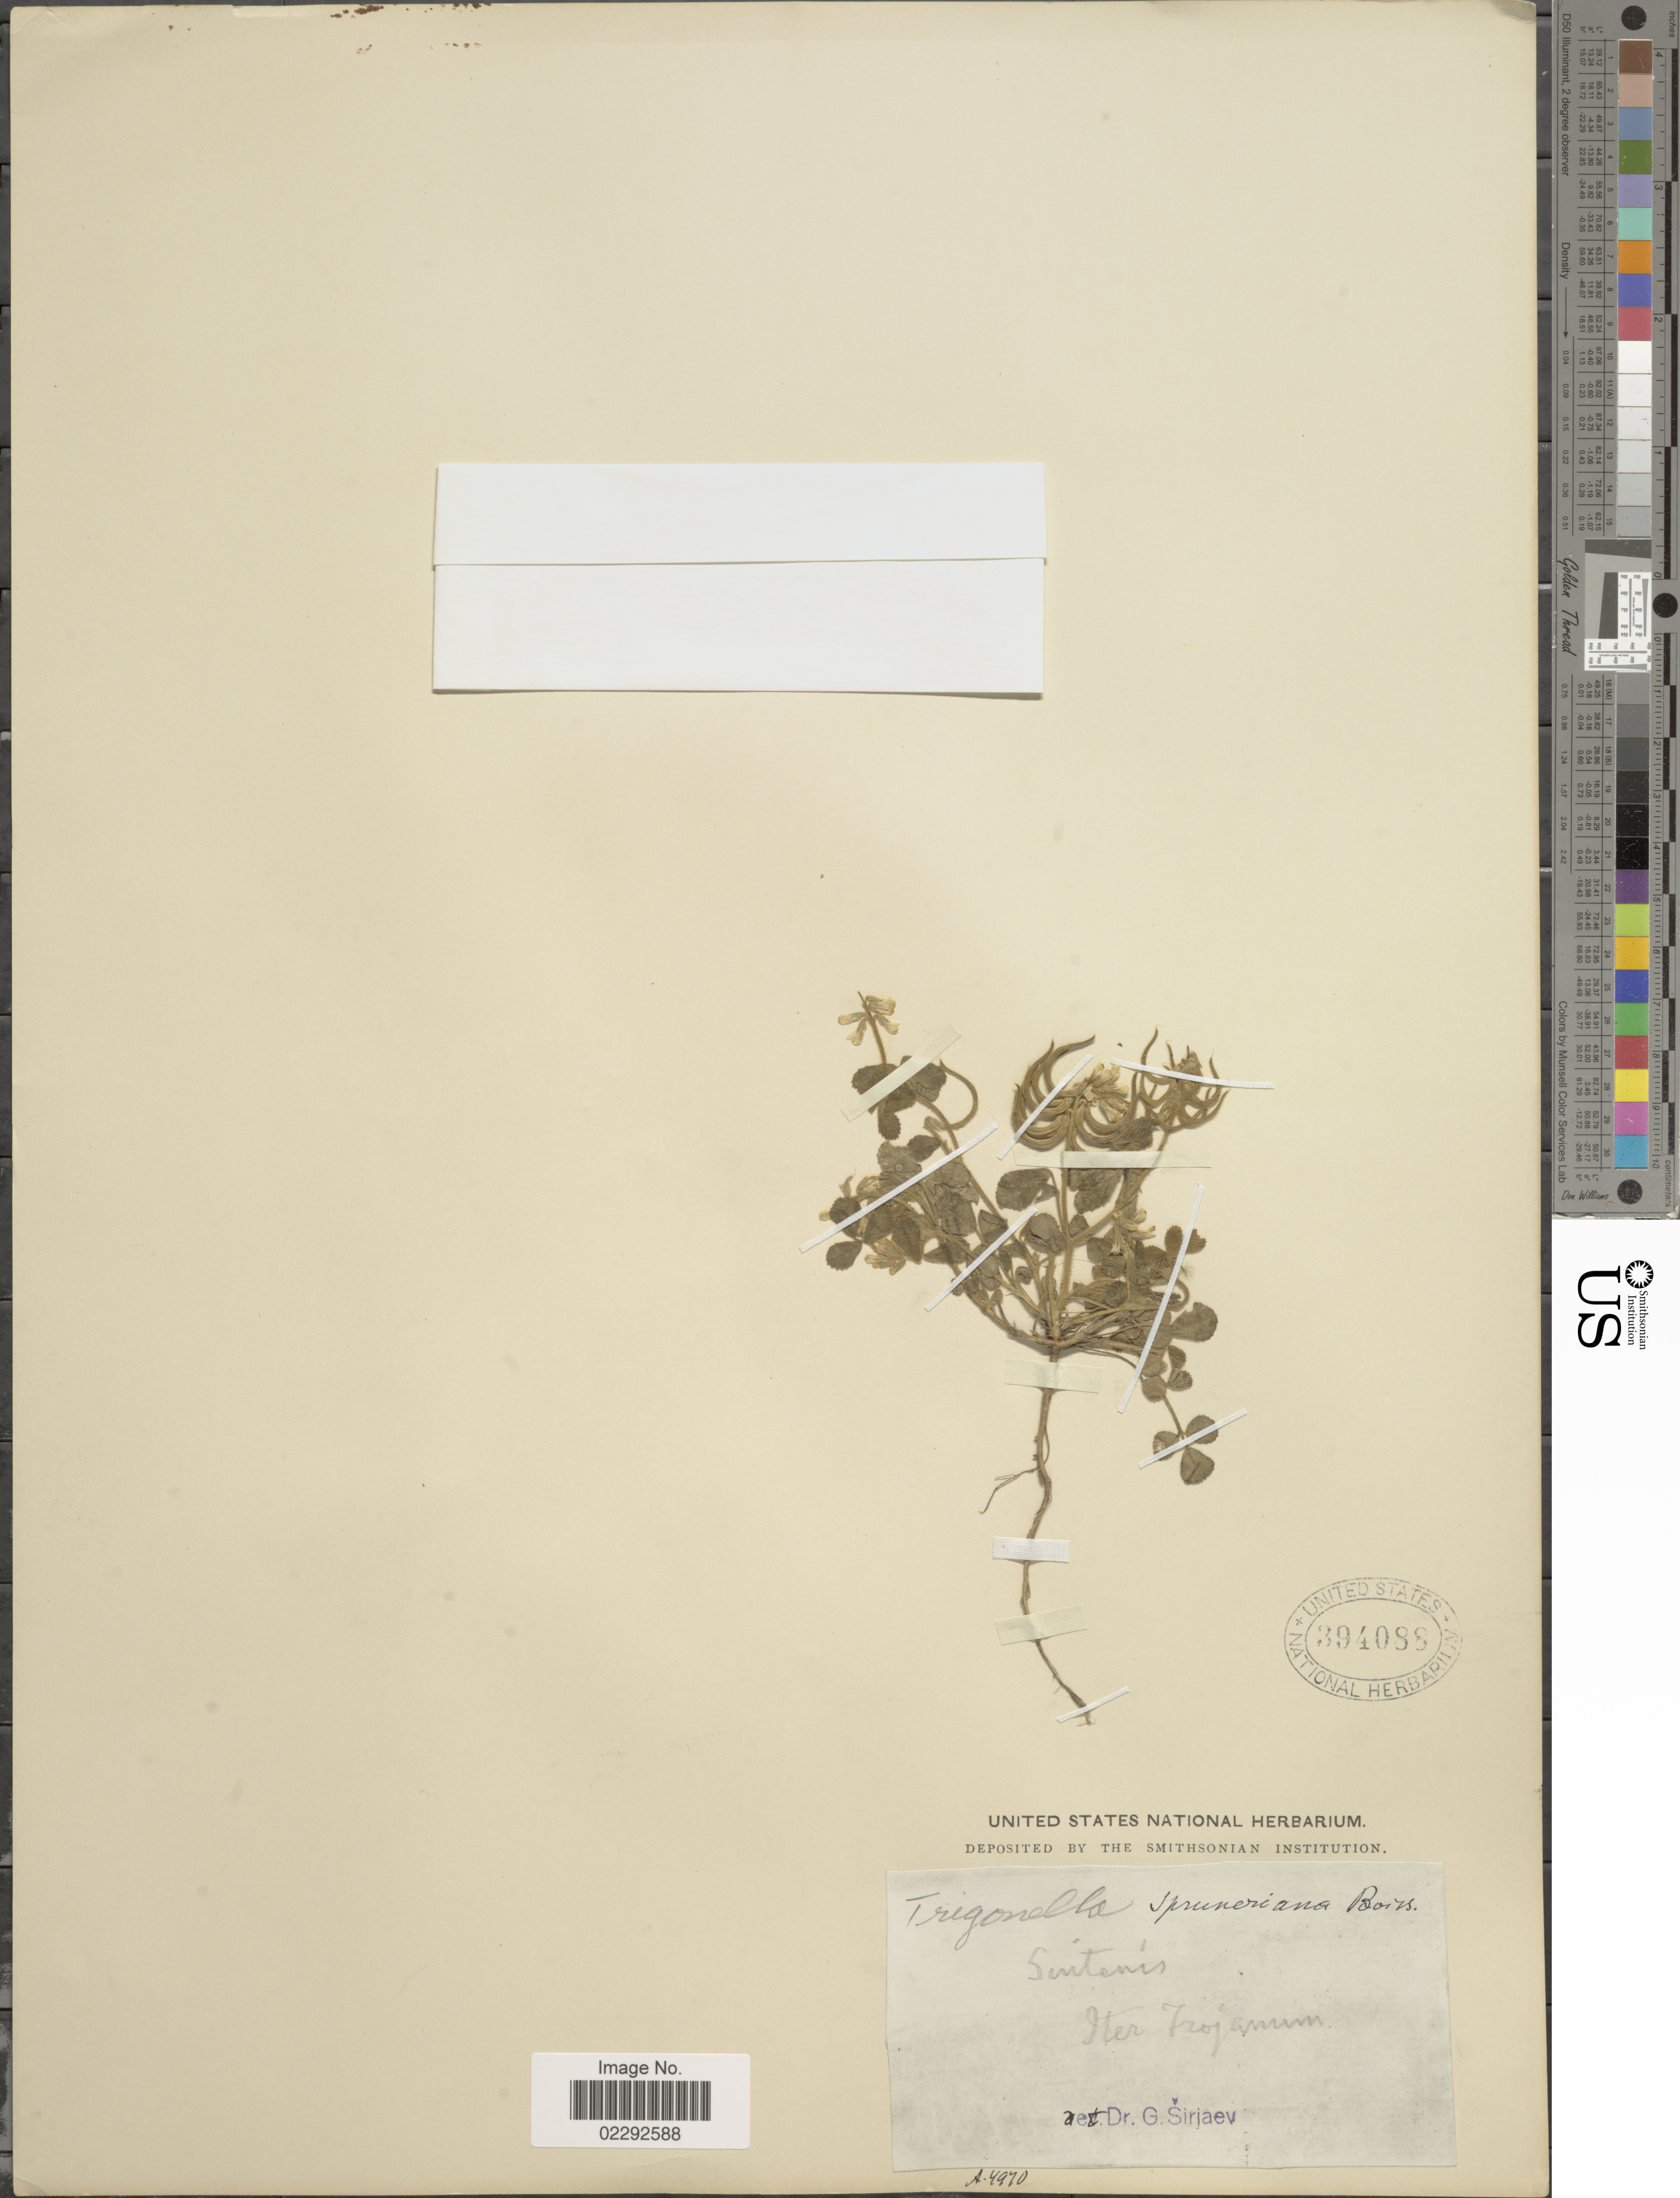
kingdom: Plantae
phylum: Tracheophyta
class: Magnoliopsida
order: Fabales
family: Fabaceae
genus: Trigonella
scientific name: Trigonella spruneriana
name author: Boiss.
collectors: -. Sintenis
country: Turkey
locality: Iter Trojanum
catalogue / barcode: US 394088